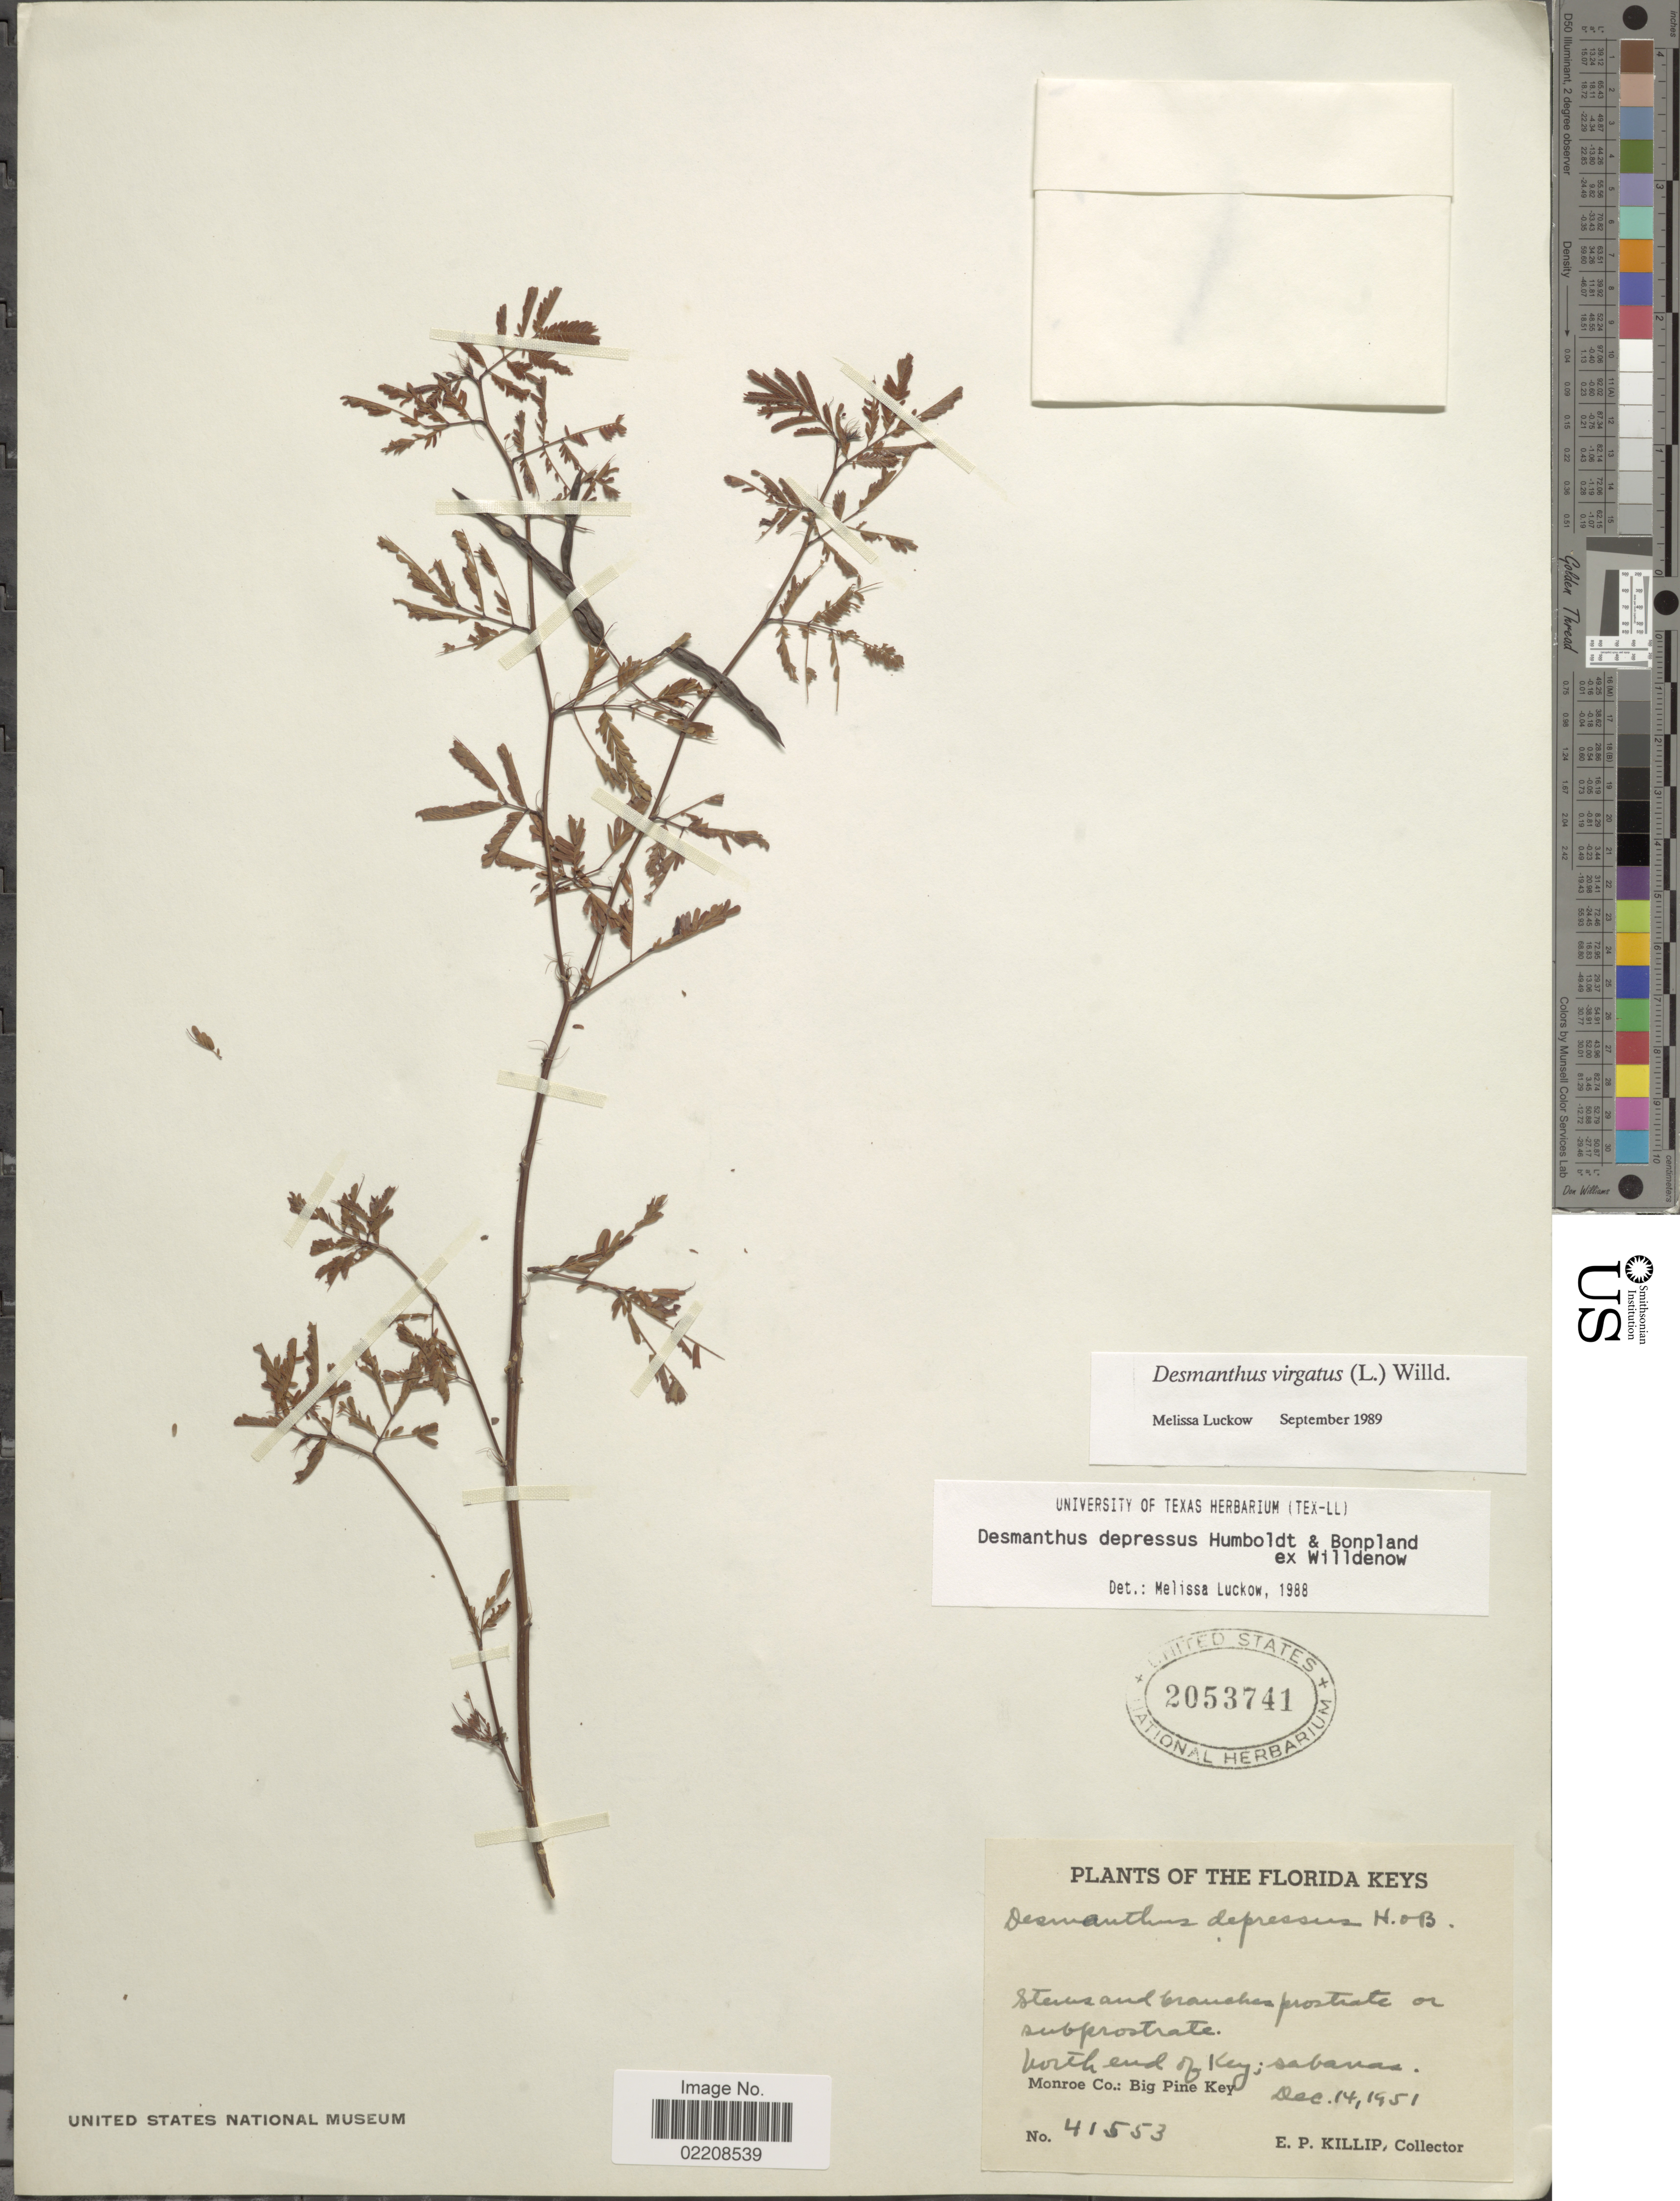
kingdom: Plantae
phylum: Tracheophyta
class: Magnoliopsida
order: Fabales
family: Fabaceae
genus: Desmanthus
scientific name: Desmanthus virgatus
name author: (L.) Willd.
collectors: E. P. Killip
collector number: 41553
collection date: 1951-12-14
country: United States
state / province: Florida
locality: Florida Keys. North end of Key; sabanas. Monroe Co.: Big Pine Key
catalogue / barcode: US 2053741